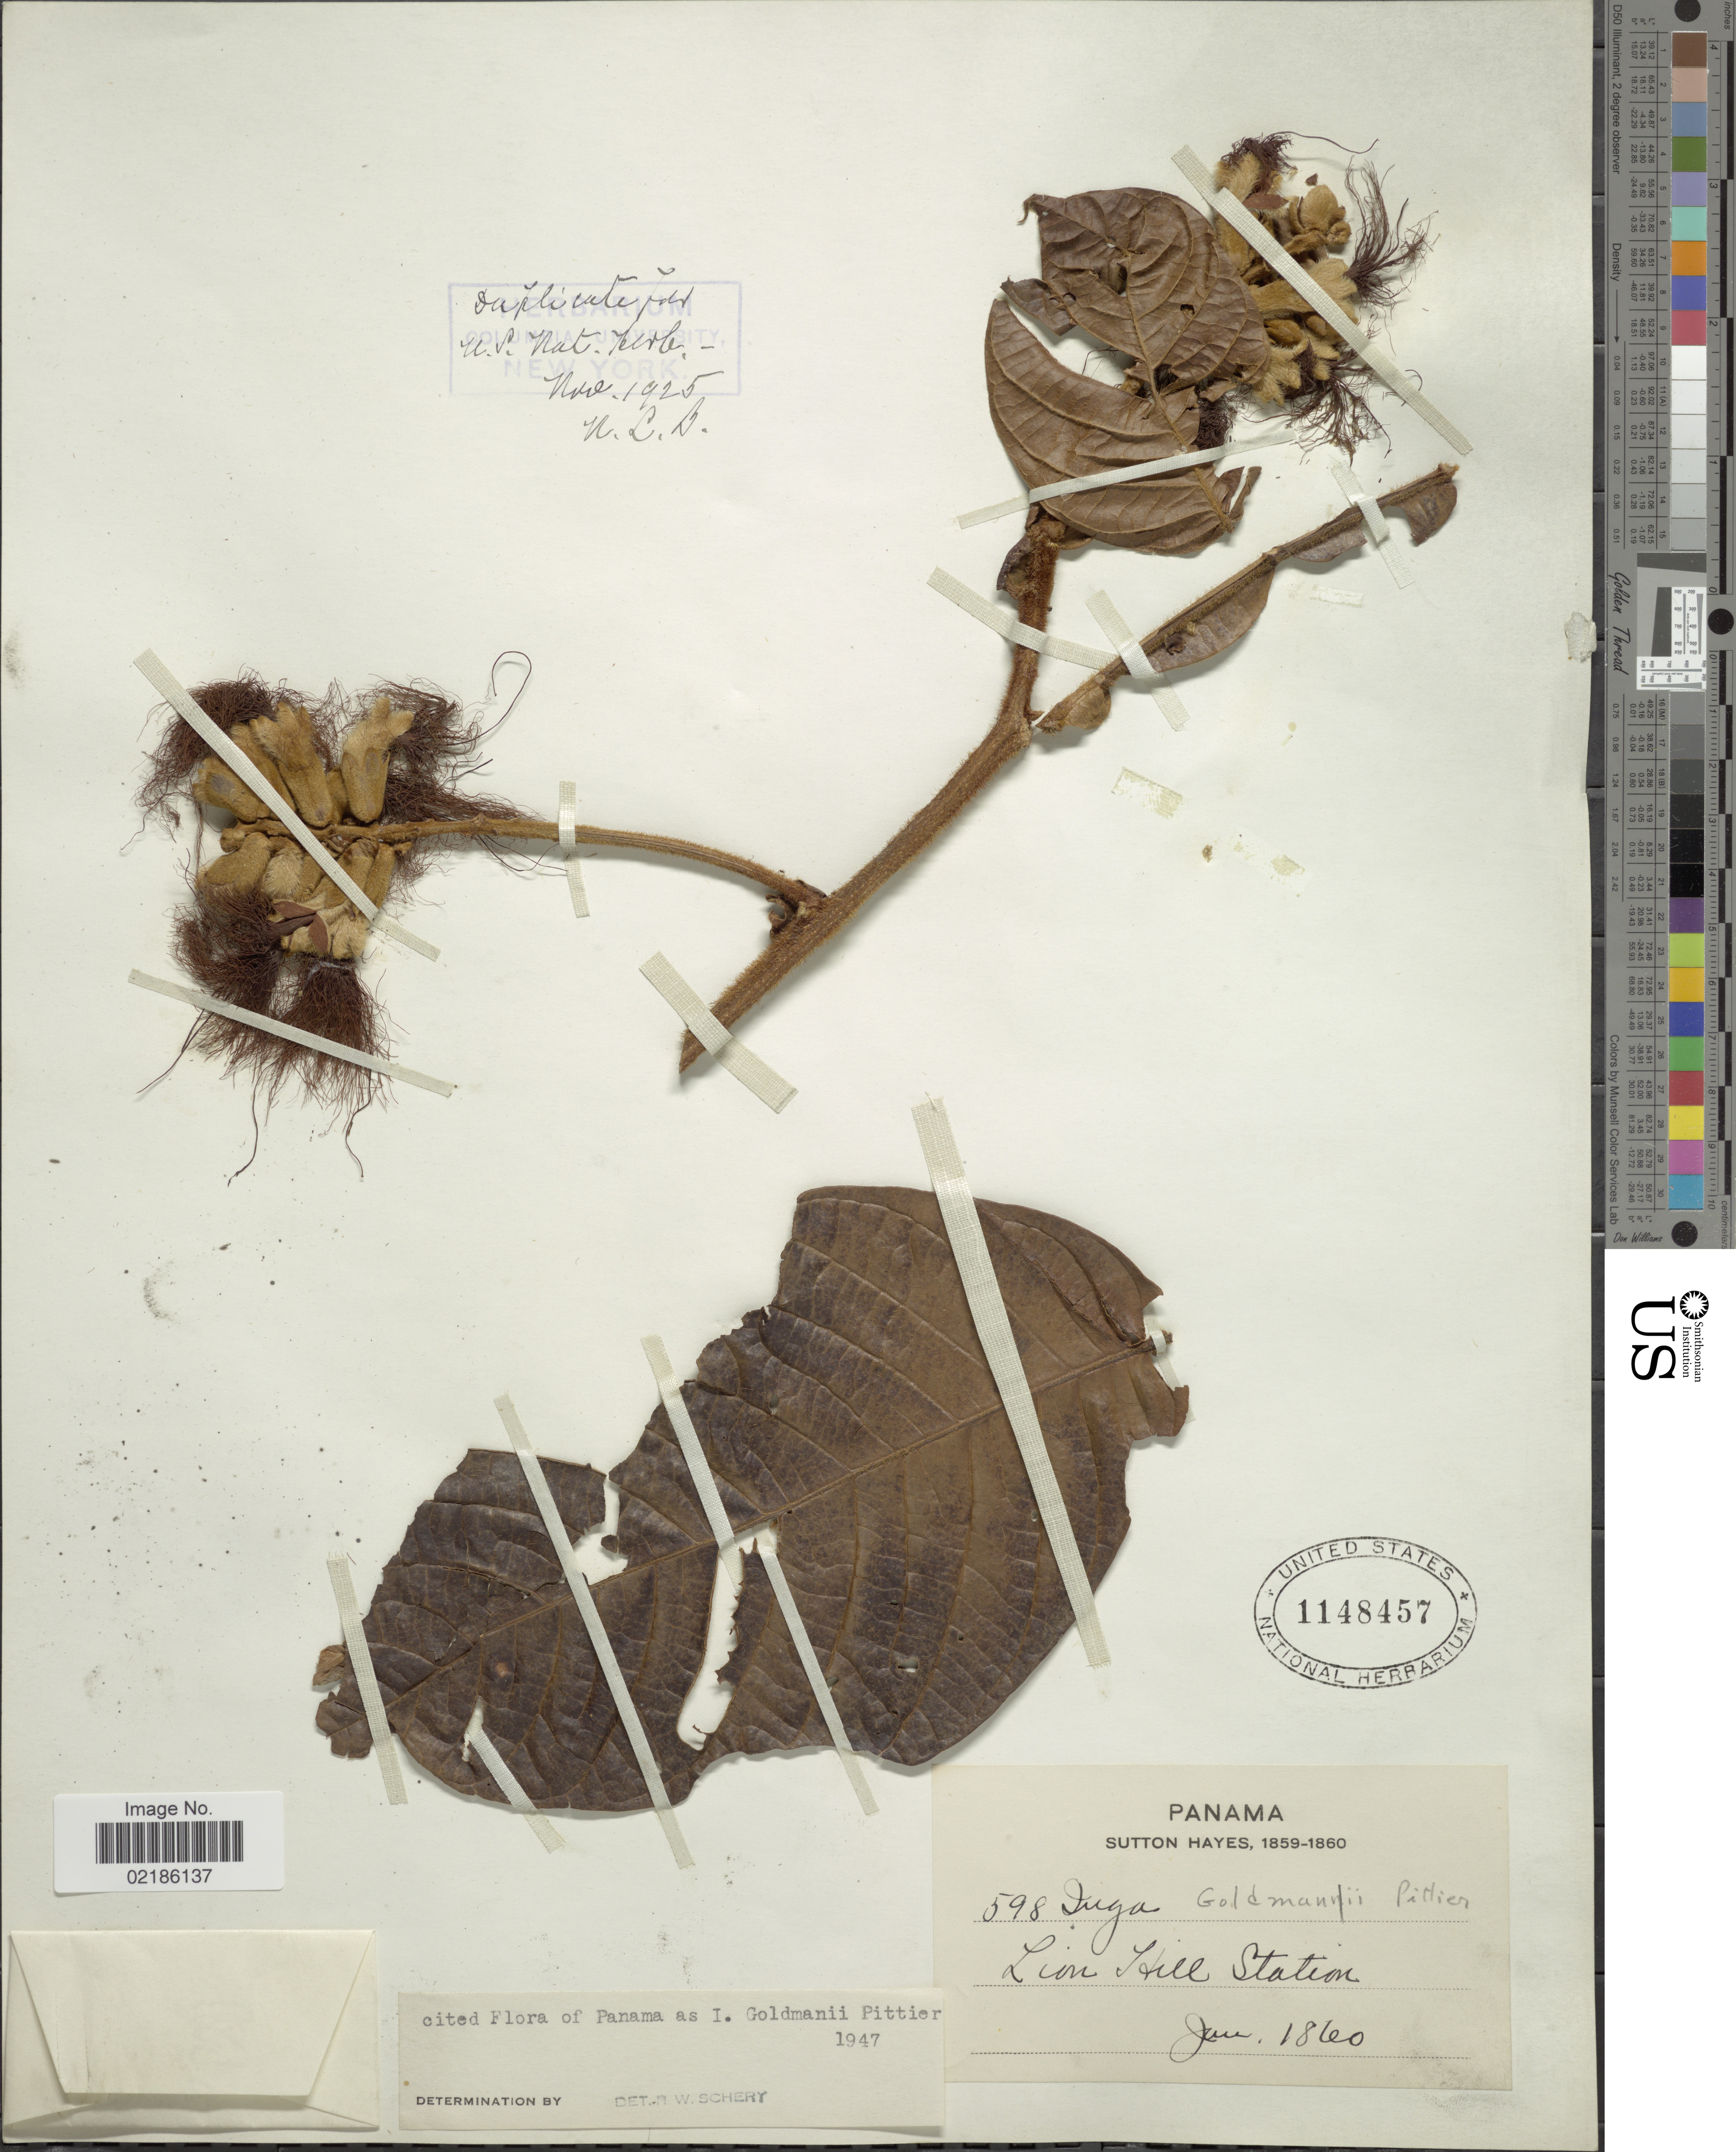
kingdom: Plantae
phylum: Tracheophyta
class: Magnoliopsida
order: Fabales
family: Fabaceae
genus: Inga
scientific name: Inga goldmanii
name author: Pittier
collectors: S. Hayes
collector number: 598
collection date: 1860-01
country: Panama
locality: Lion Hill Station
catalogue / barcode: US 1148457